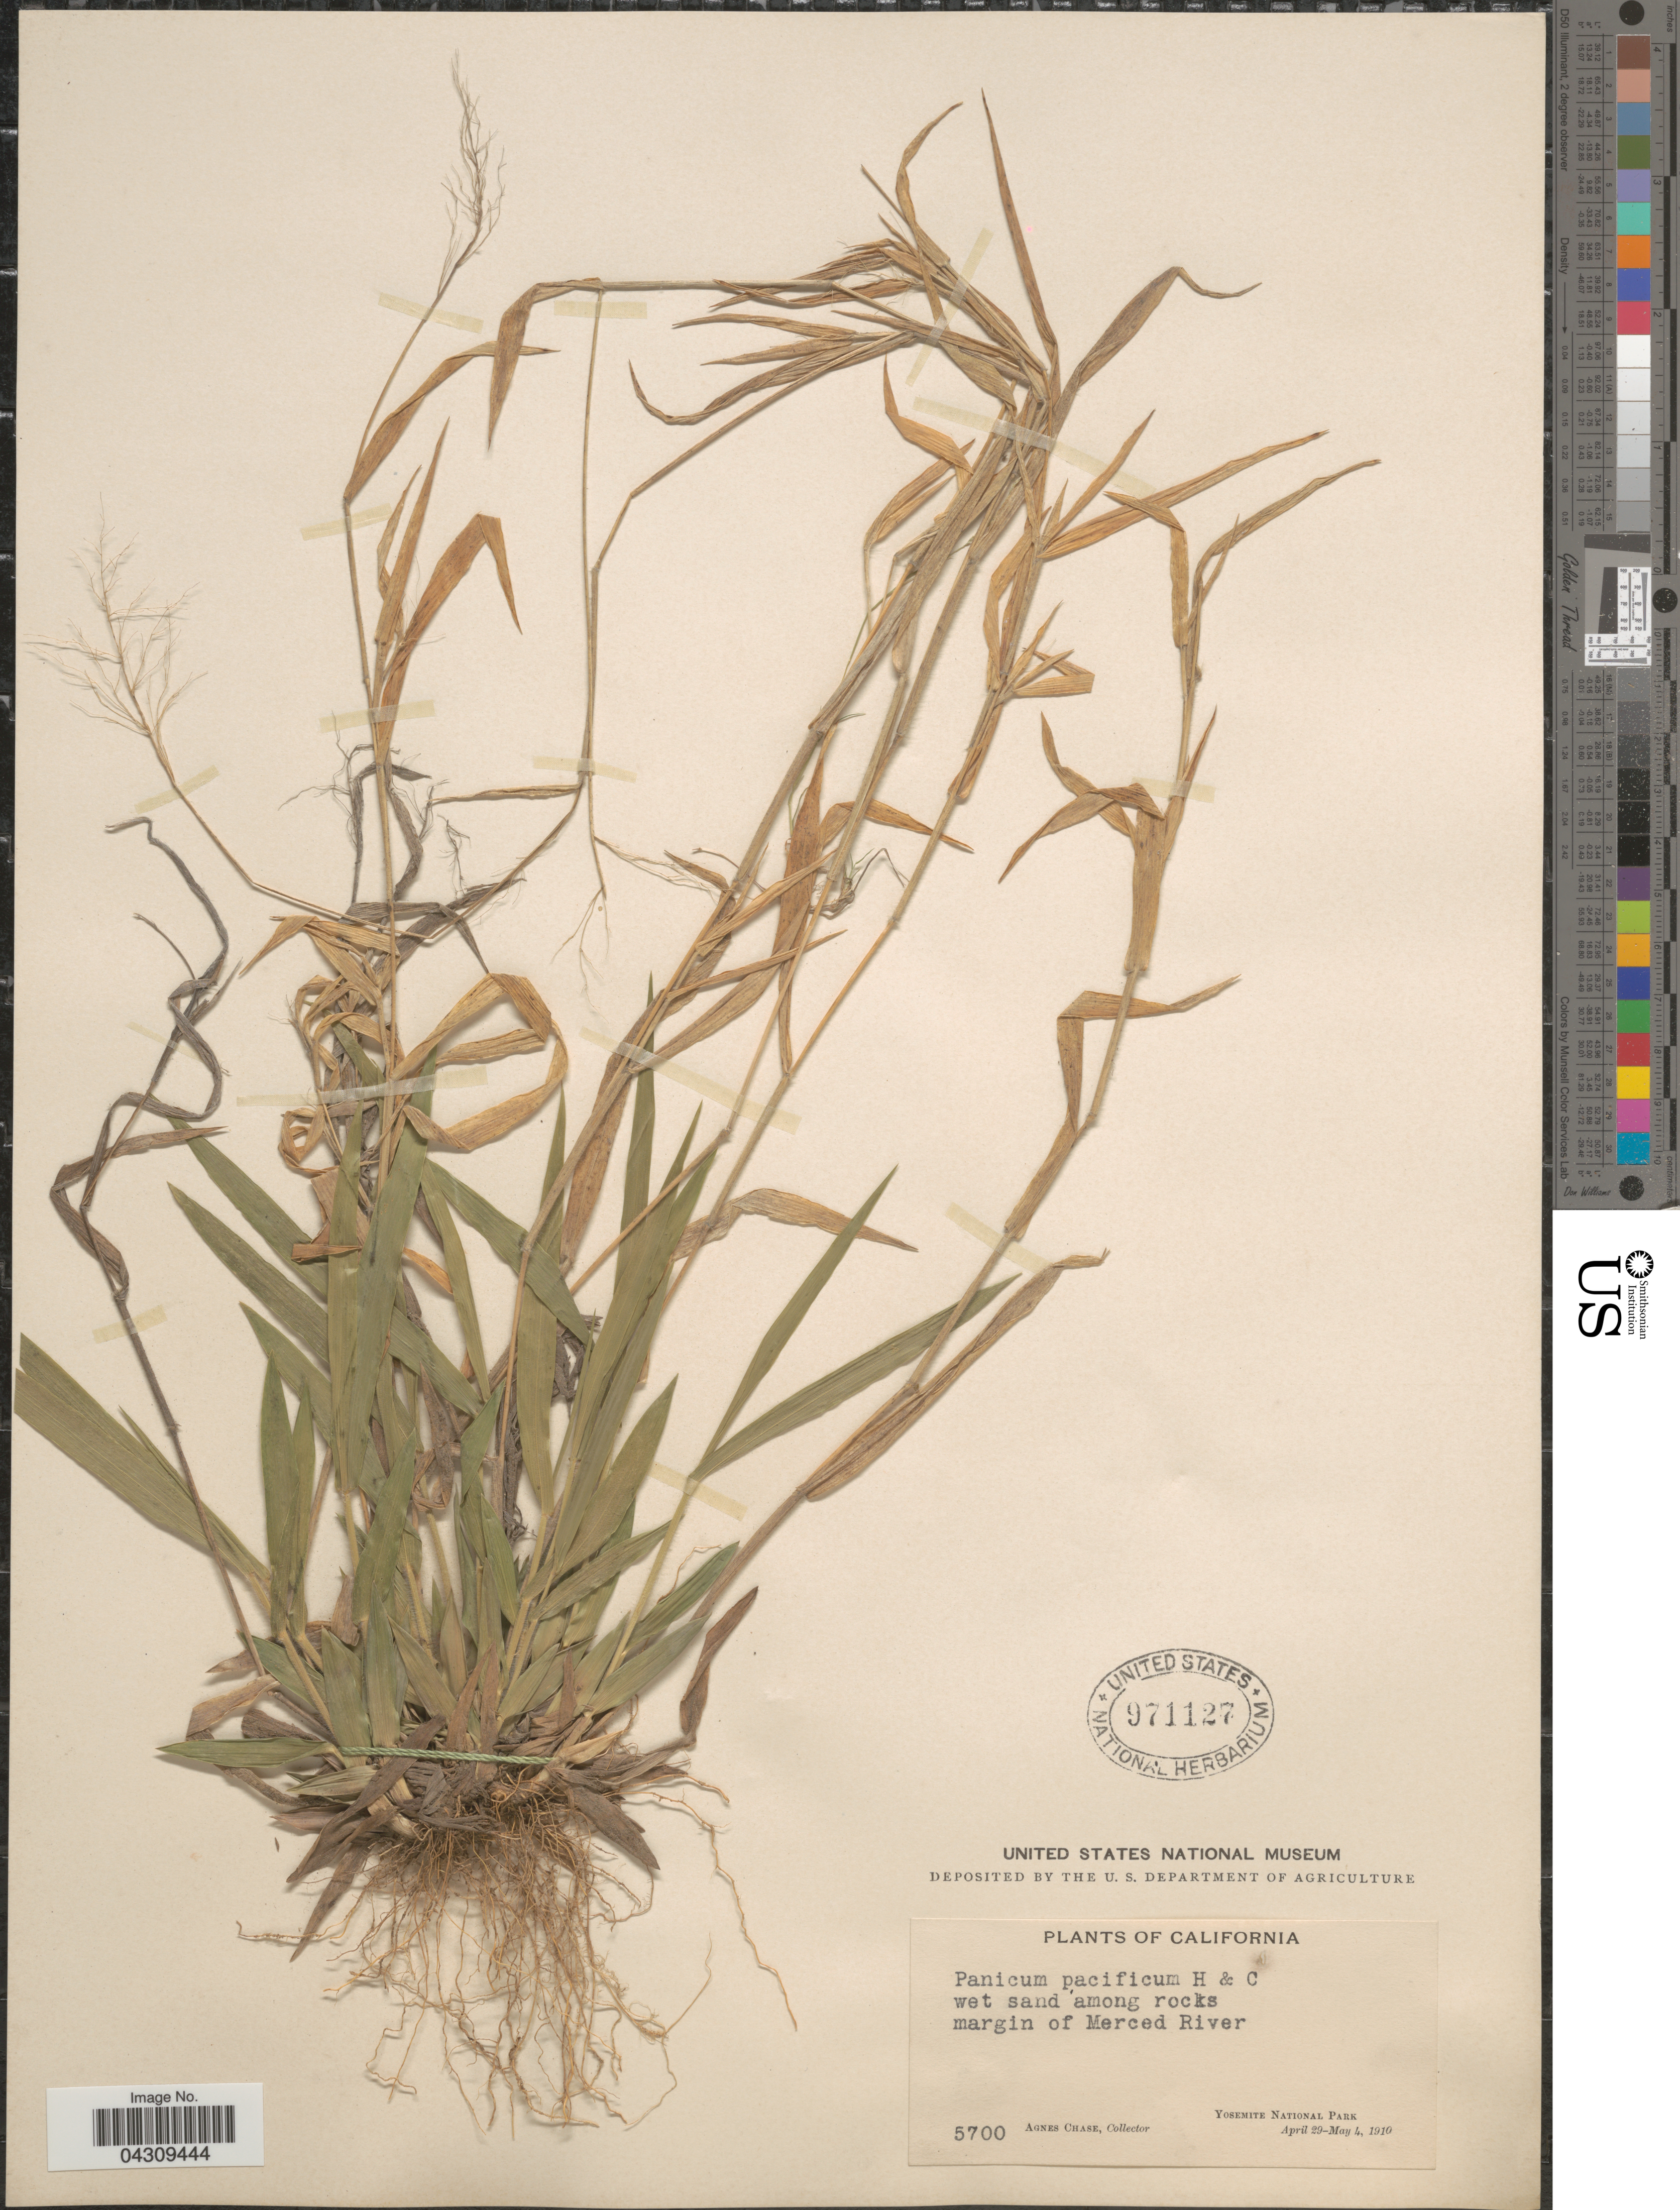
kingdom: Plantae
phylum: Tracheophyta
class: Liliopsida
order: Poales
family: Poaceae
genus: Dichanthelium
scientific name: Dichanthelium acuminatum var. acuminatum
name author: (Sw.) Gould & C.A. Clark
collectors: A. Chase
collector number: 5700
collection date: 1910-04-29/1910-05-04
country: United States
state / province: California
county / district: Mariposa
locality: Wet sand among rocks. Margin of Merced River. Yosemite National Park.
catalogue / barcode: US 971127